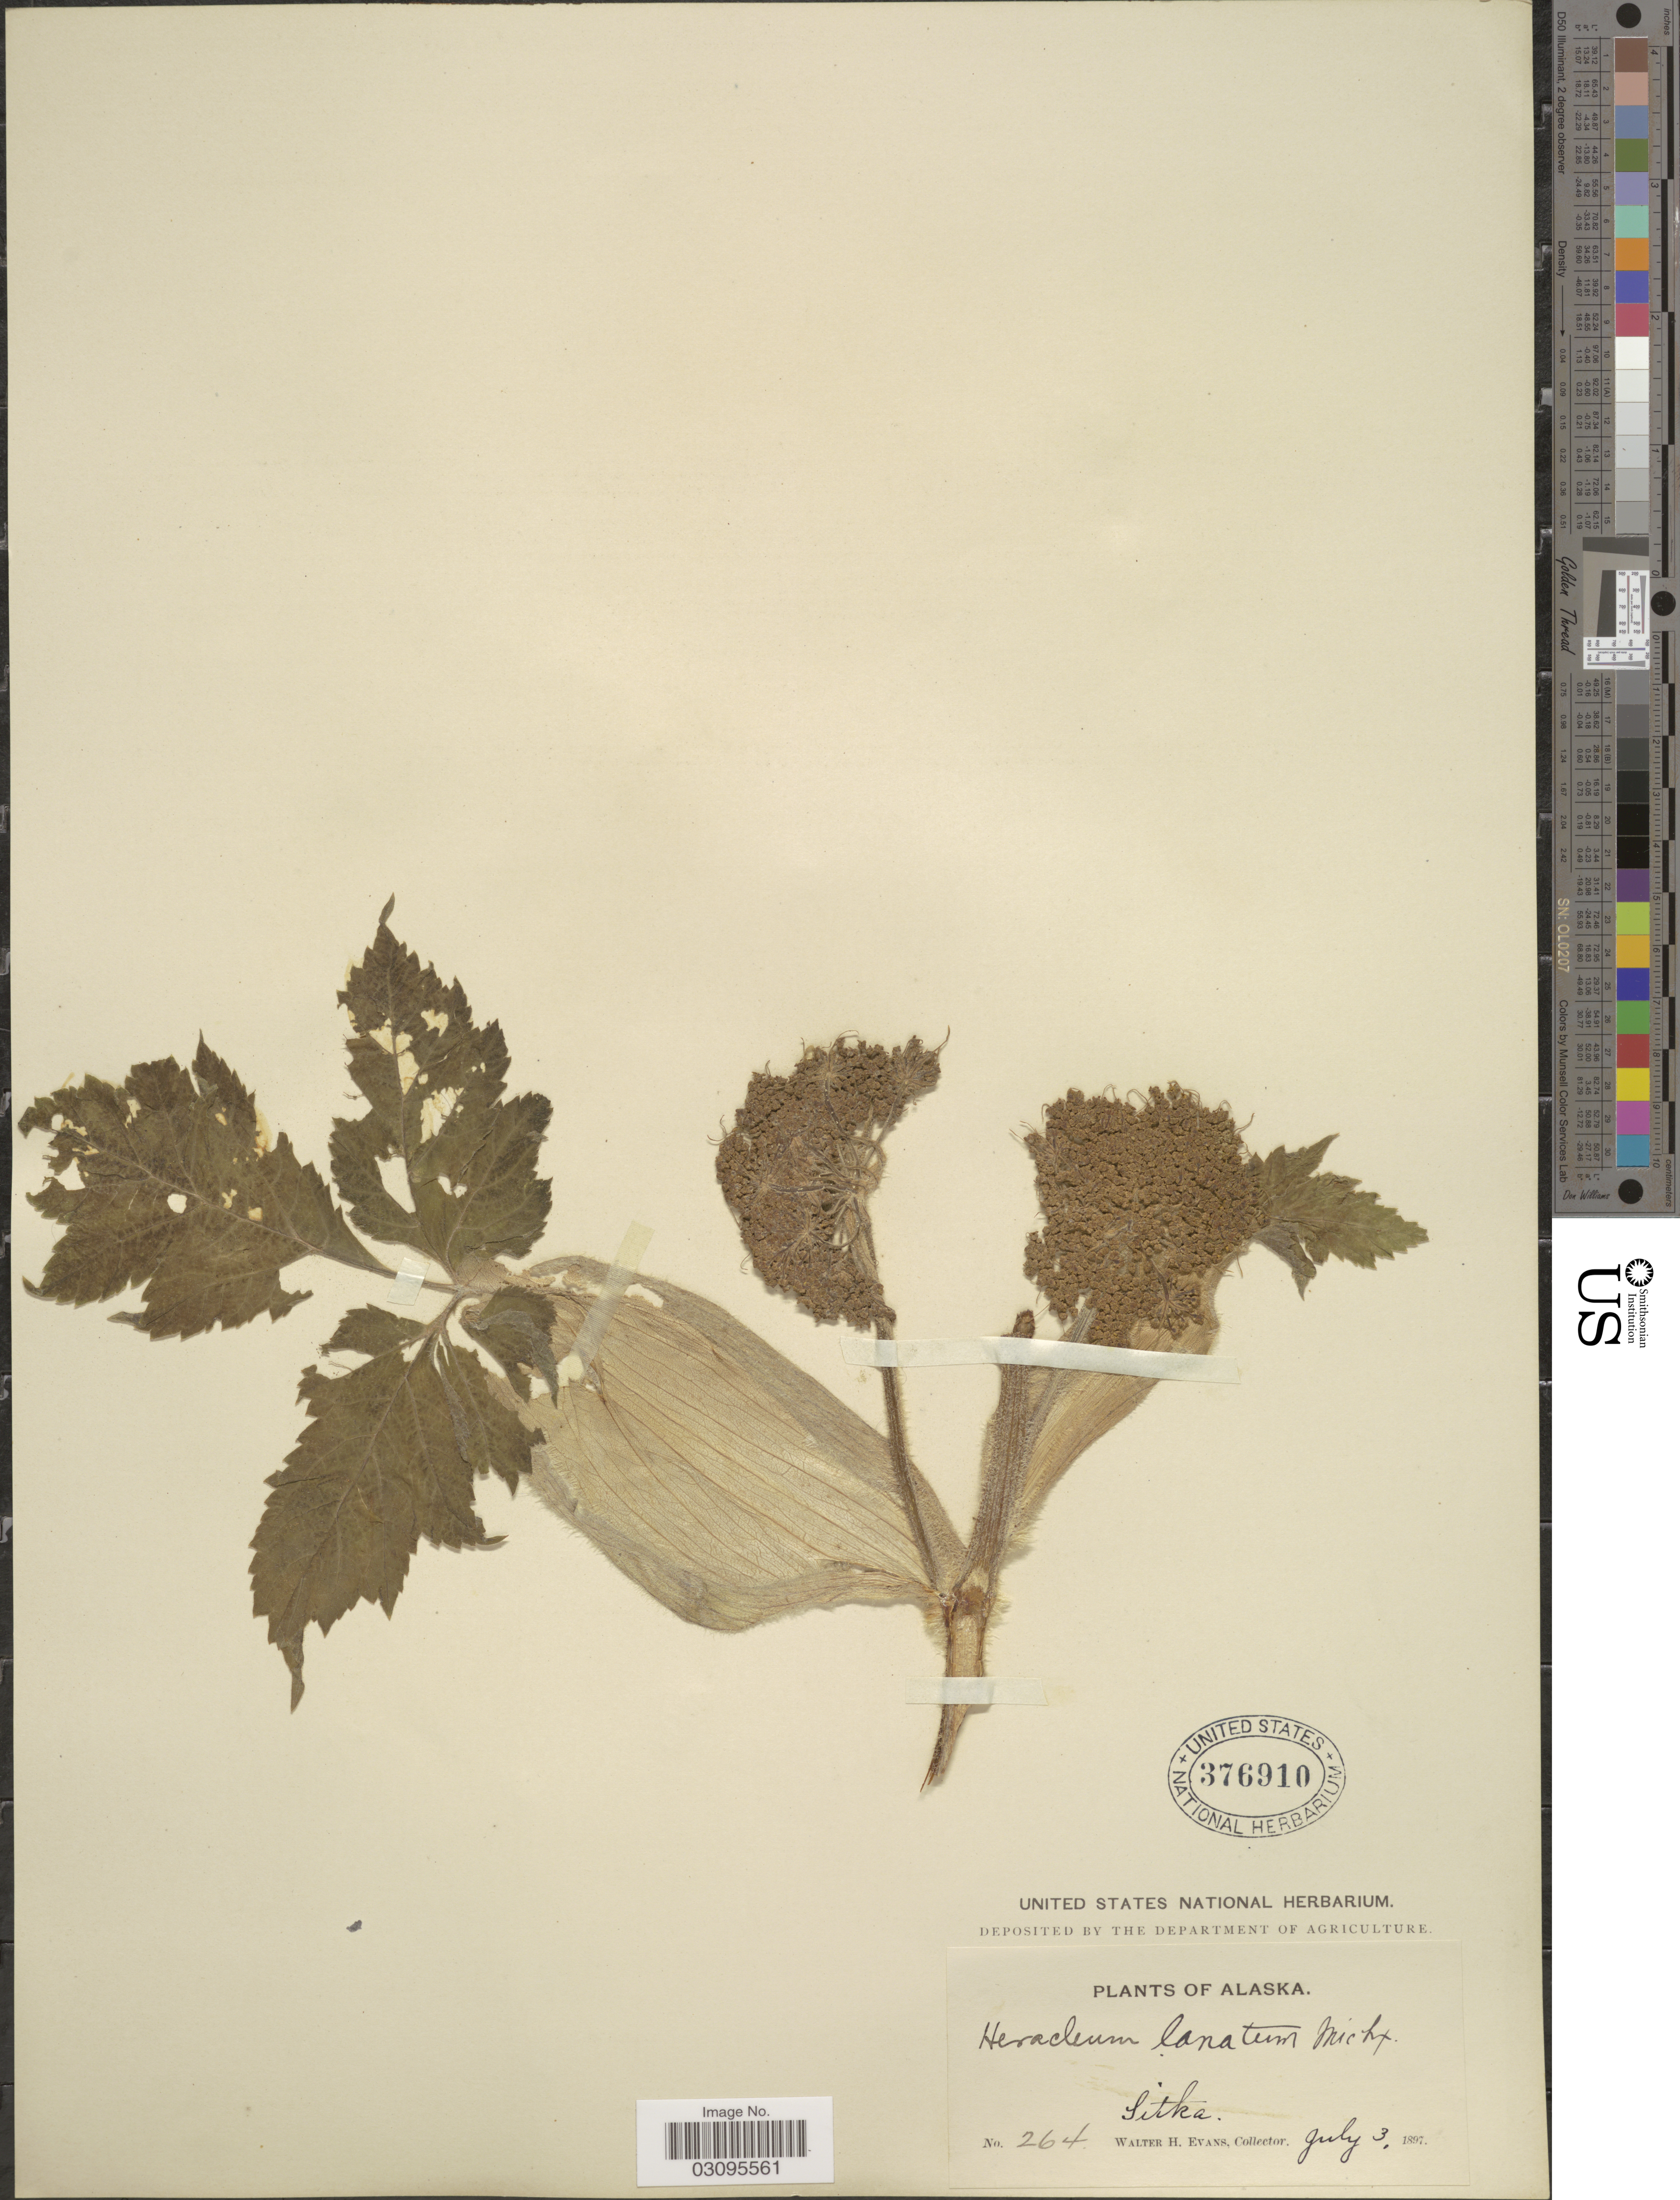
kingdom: Plantae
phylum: Tracheophyta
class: Magnoliopsida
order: Apiales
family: Apiaceae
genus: Heracleum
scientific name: Heracleum lanatum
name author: Michx.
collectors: W. H. Evans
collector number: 264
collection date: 1897-07-03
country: United States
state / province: Alaska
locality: Sitka.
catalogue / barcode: US 376910